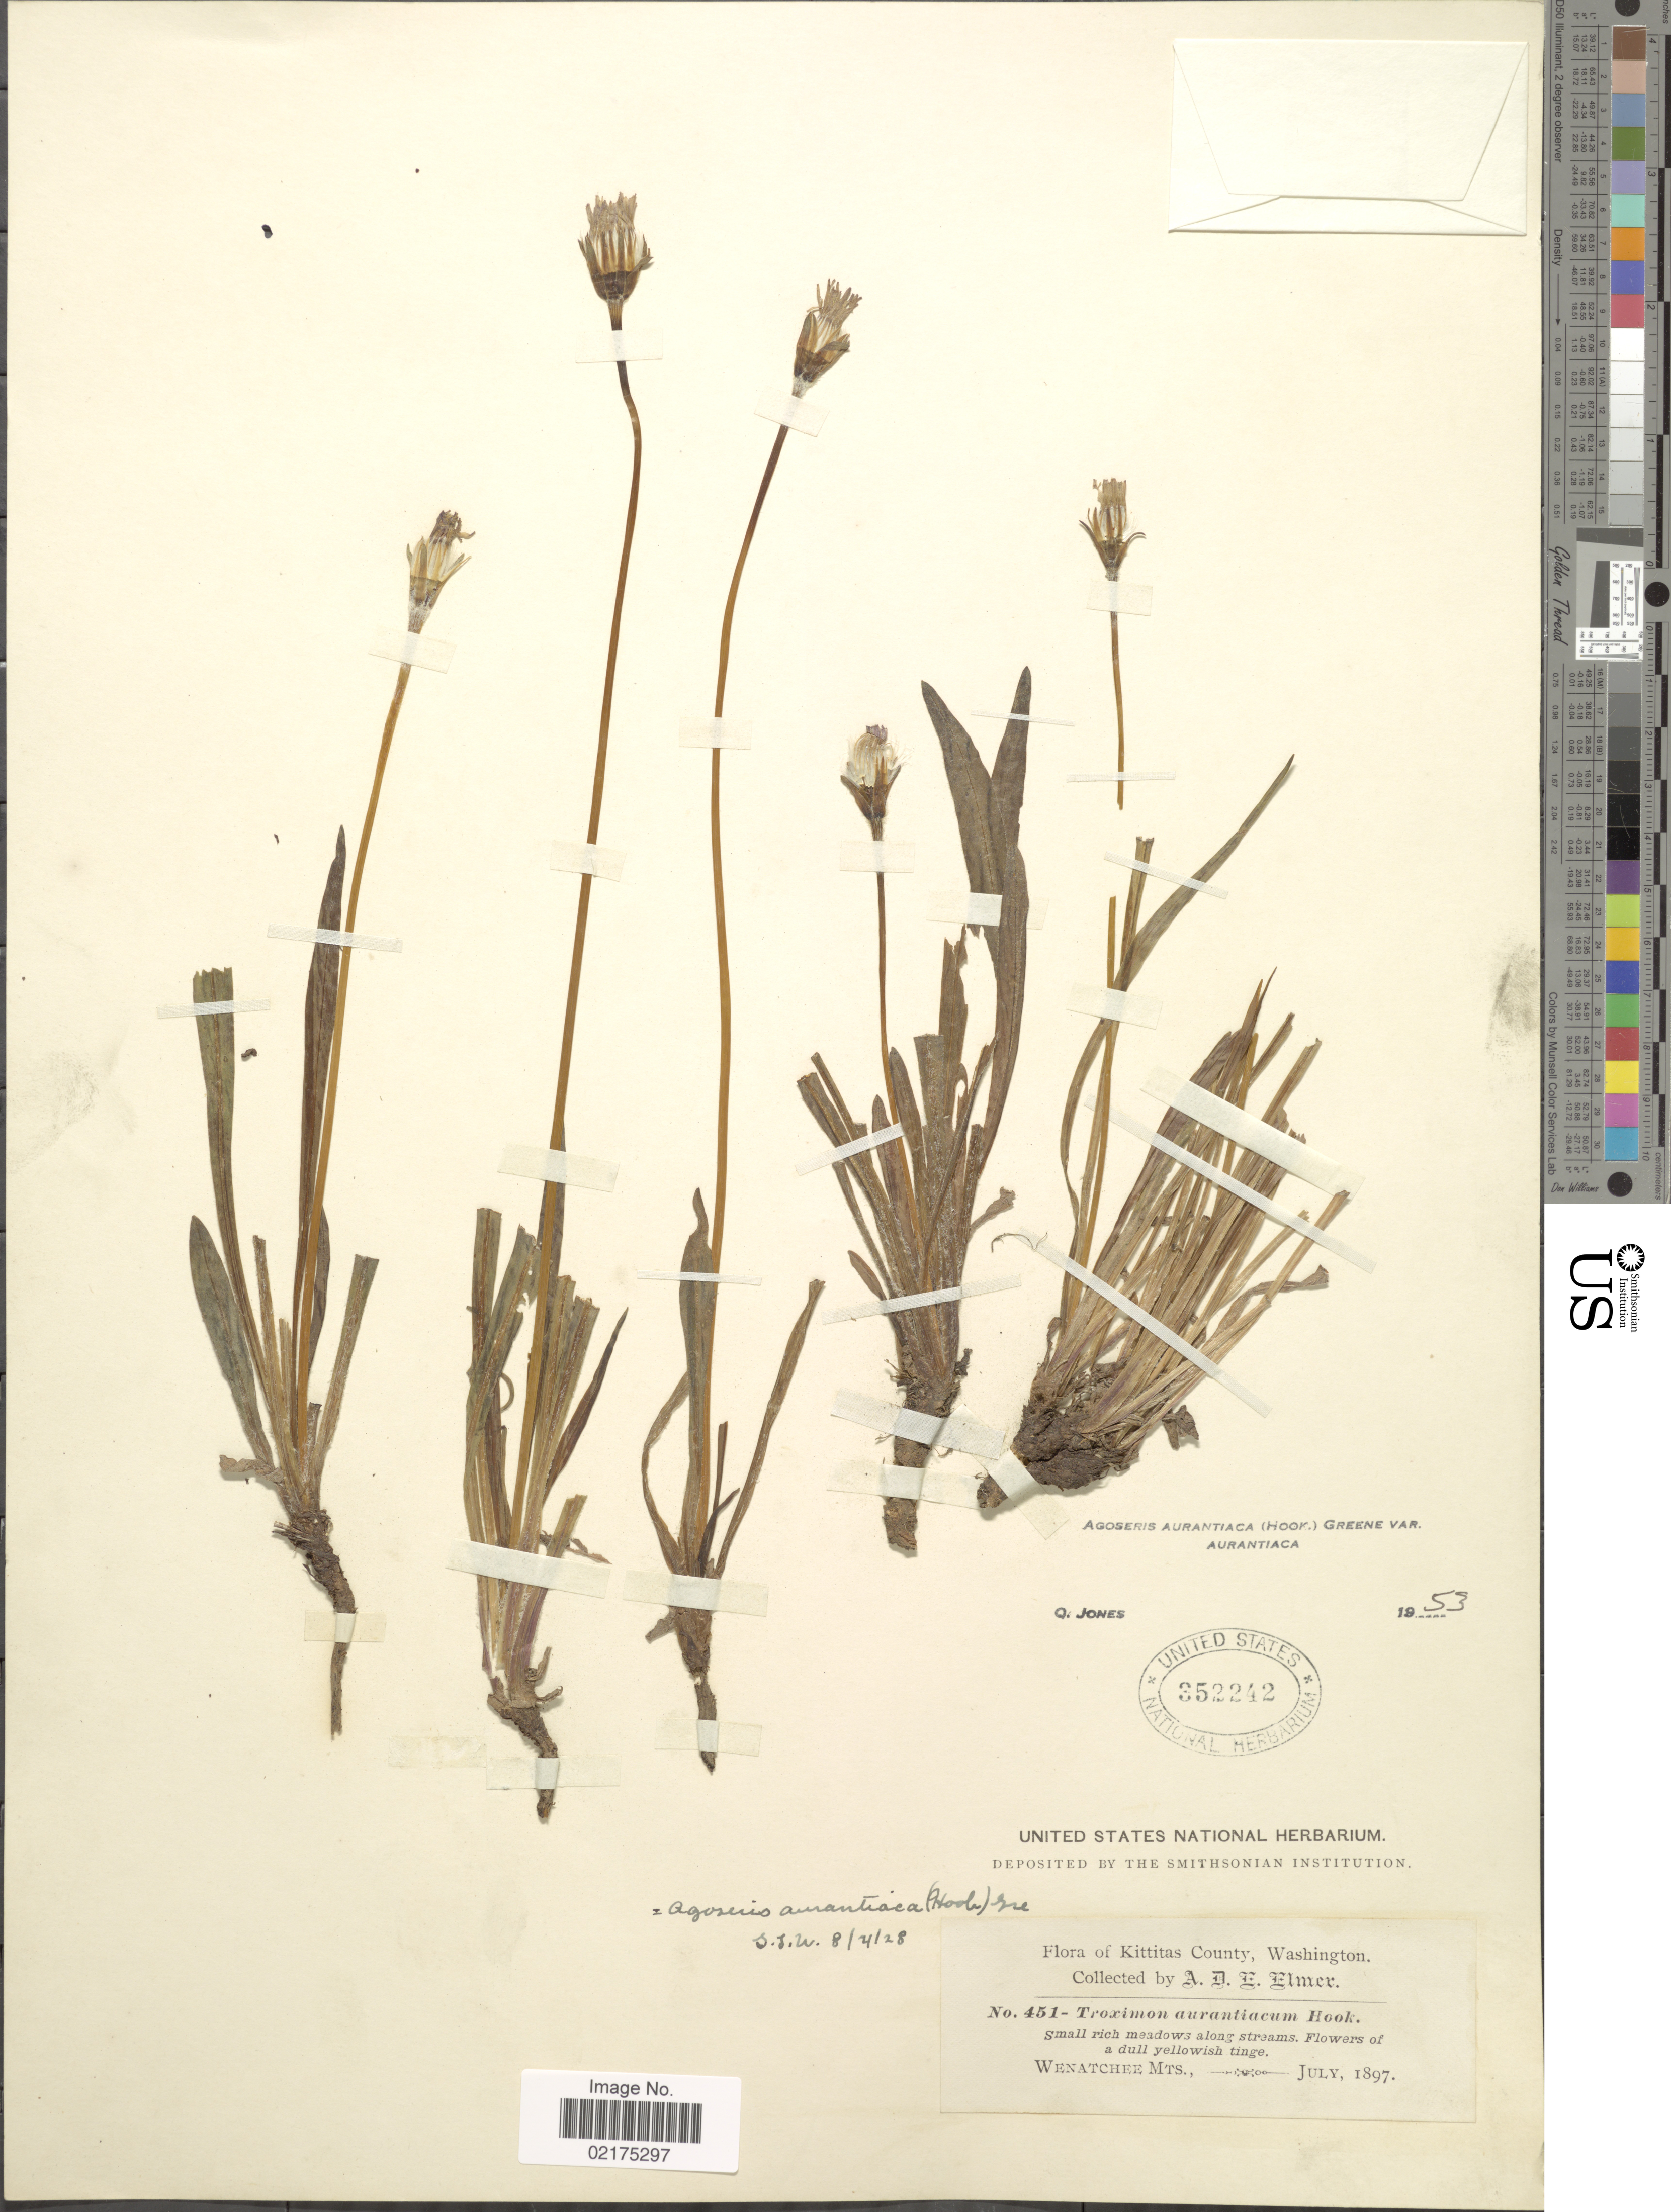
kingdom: Plantae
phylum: Tracheophyta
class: Magnoliopsida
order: Asterales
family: Asteraceae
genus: Agoseris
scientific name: Agoseris aurantiaca var. aurantiaca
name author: (Hook.) Greene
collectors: A. D. E. Elmer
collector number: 451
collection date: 1897-07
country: United States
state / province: Washington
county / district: Kittitas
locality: Kittitas County, Wenatchee Mts.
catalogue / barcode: US 352242